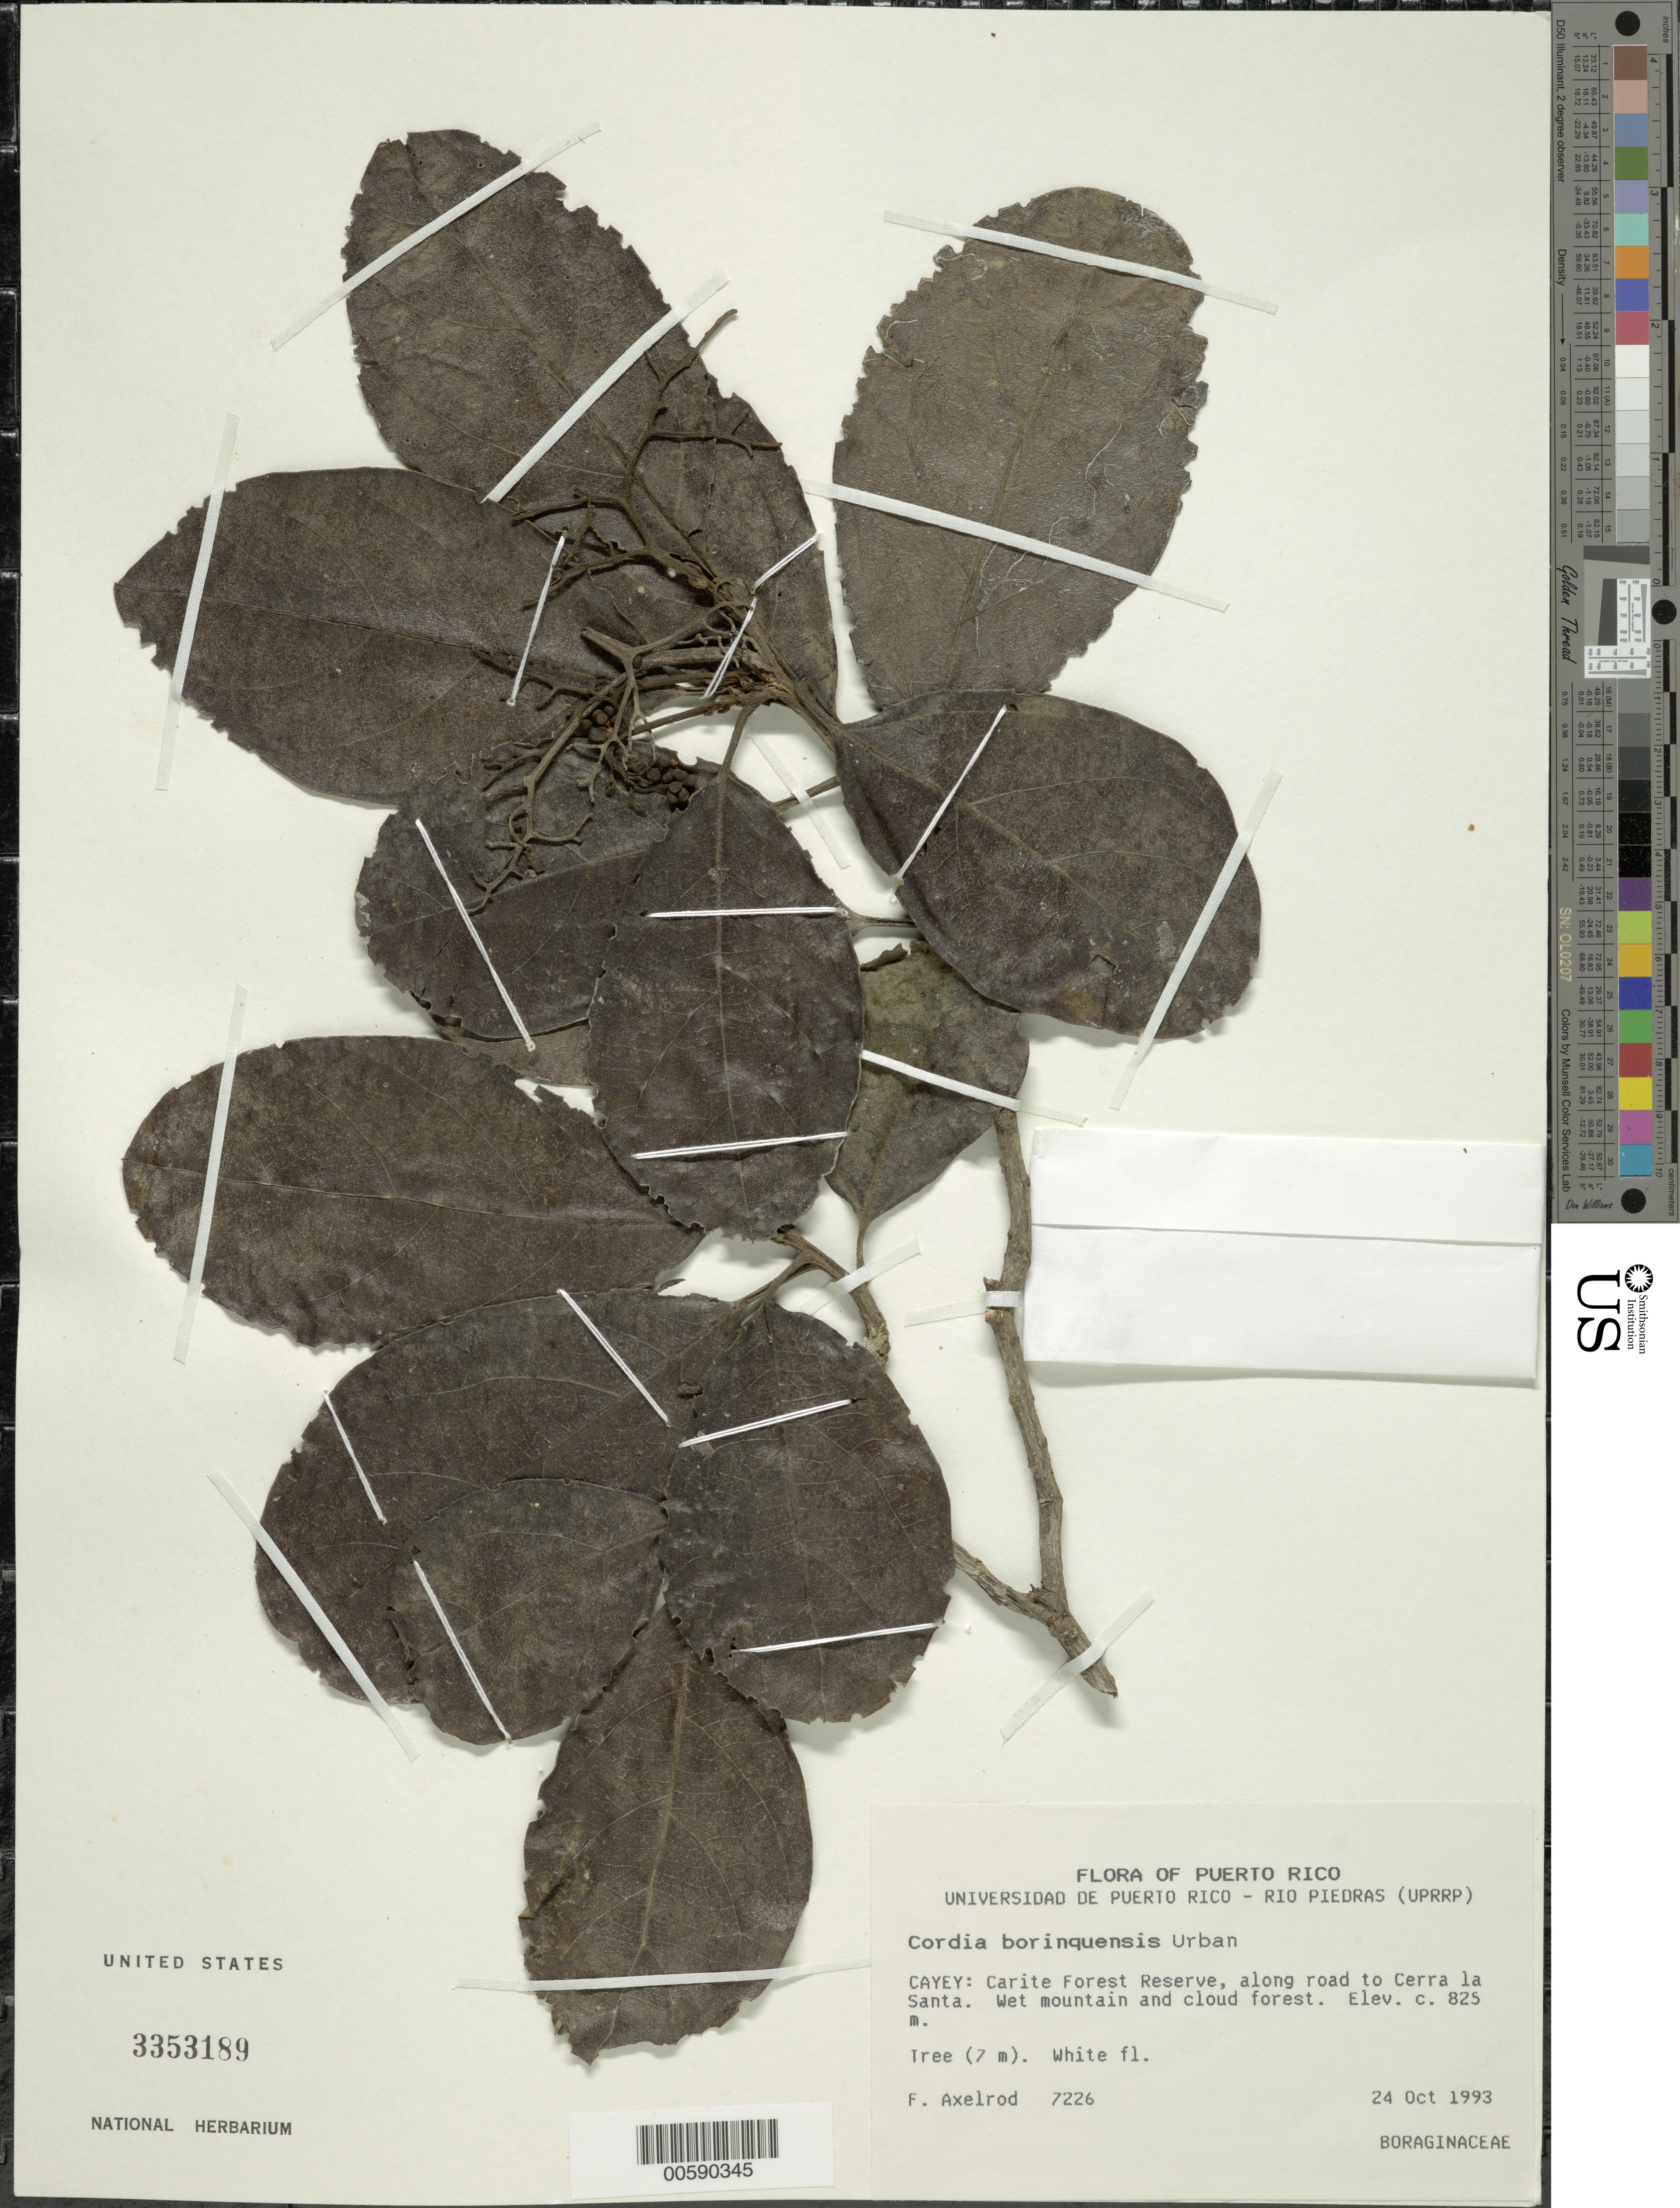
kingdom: Plantae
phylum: Tracheophyta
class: Magnoliopsida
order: Boraginales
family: Cordiaceae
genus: Cordia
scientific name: Cordia borinquensis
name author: Urb.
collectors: F. S. Axelrod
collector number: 7226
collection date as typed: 24 Oct 1993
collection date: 1993-10-24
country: Puerto Rico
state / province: Cayey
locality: Cayey: Carite Forest Reserve, along road to Cerra la Santa.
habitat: Wet mountain and cloud forest.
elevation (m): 825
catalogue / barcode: US 3353189